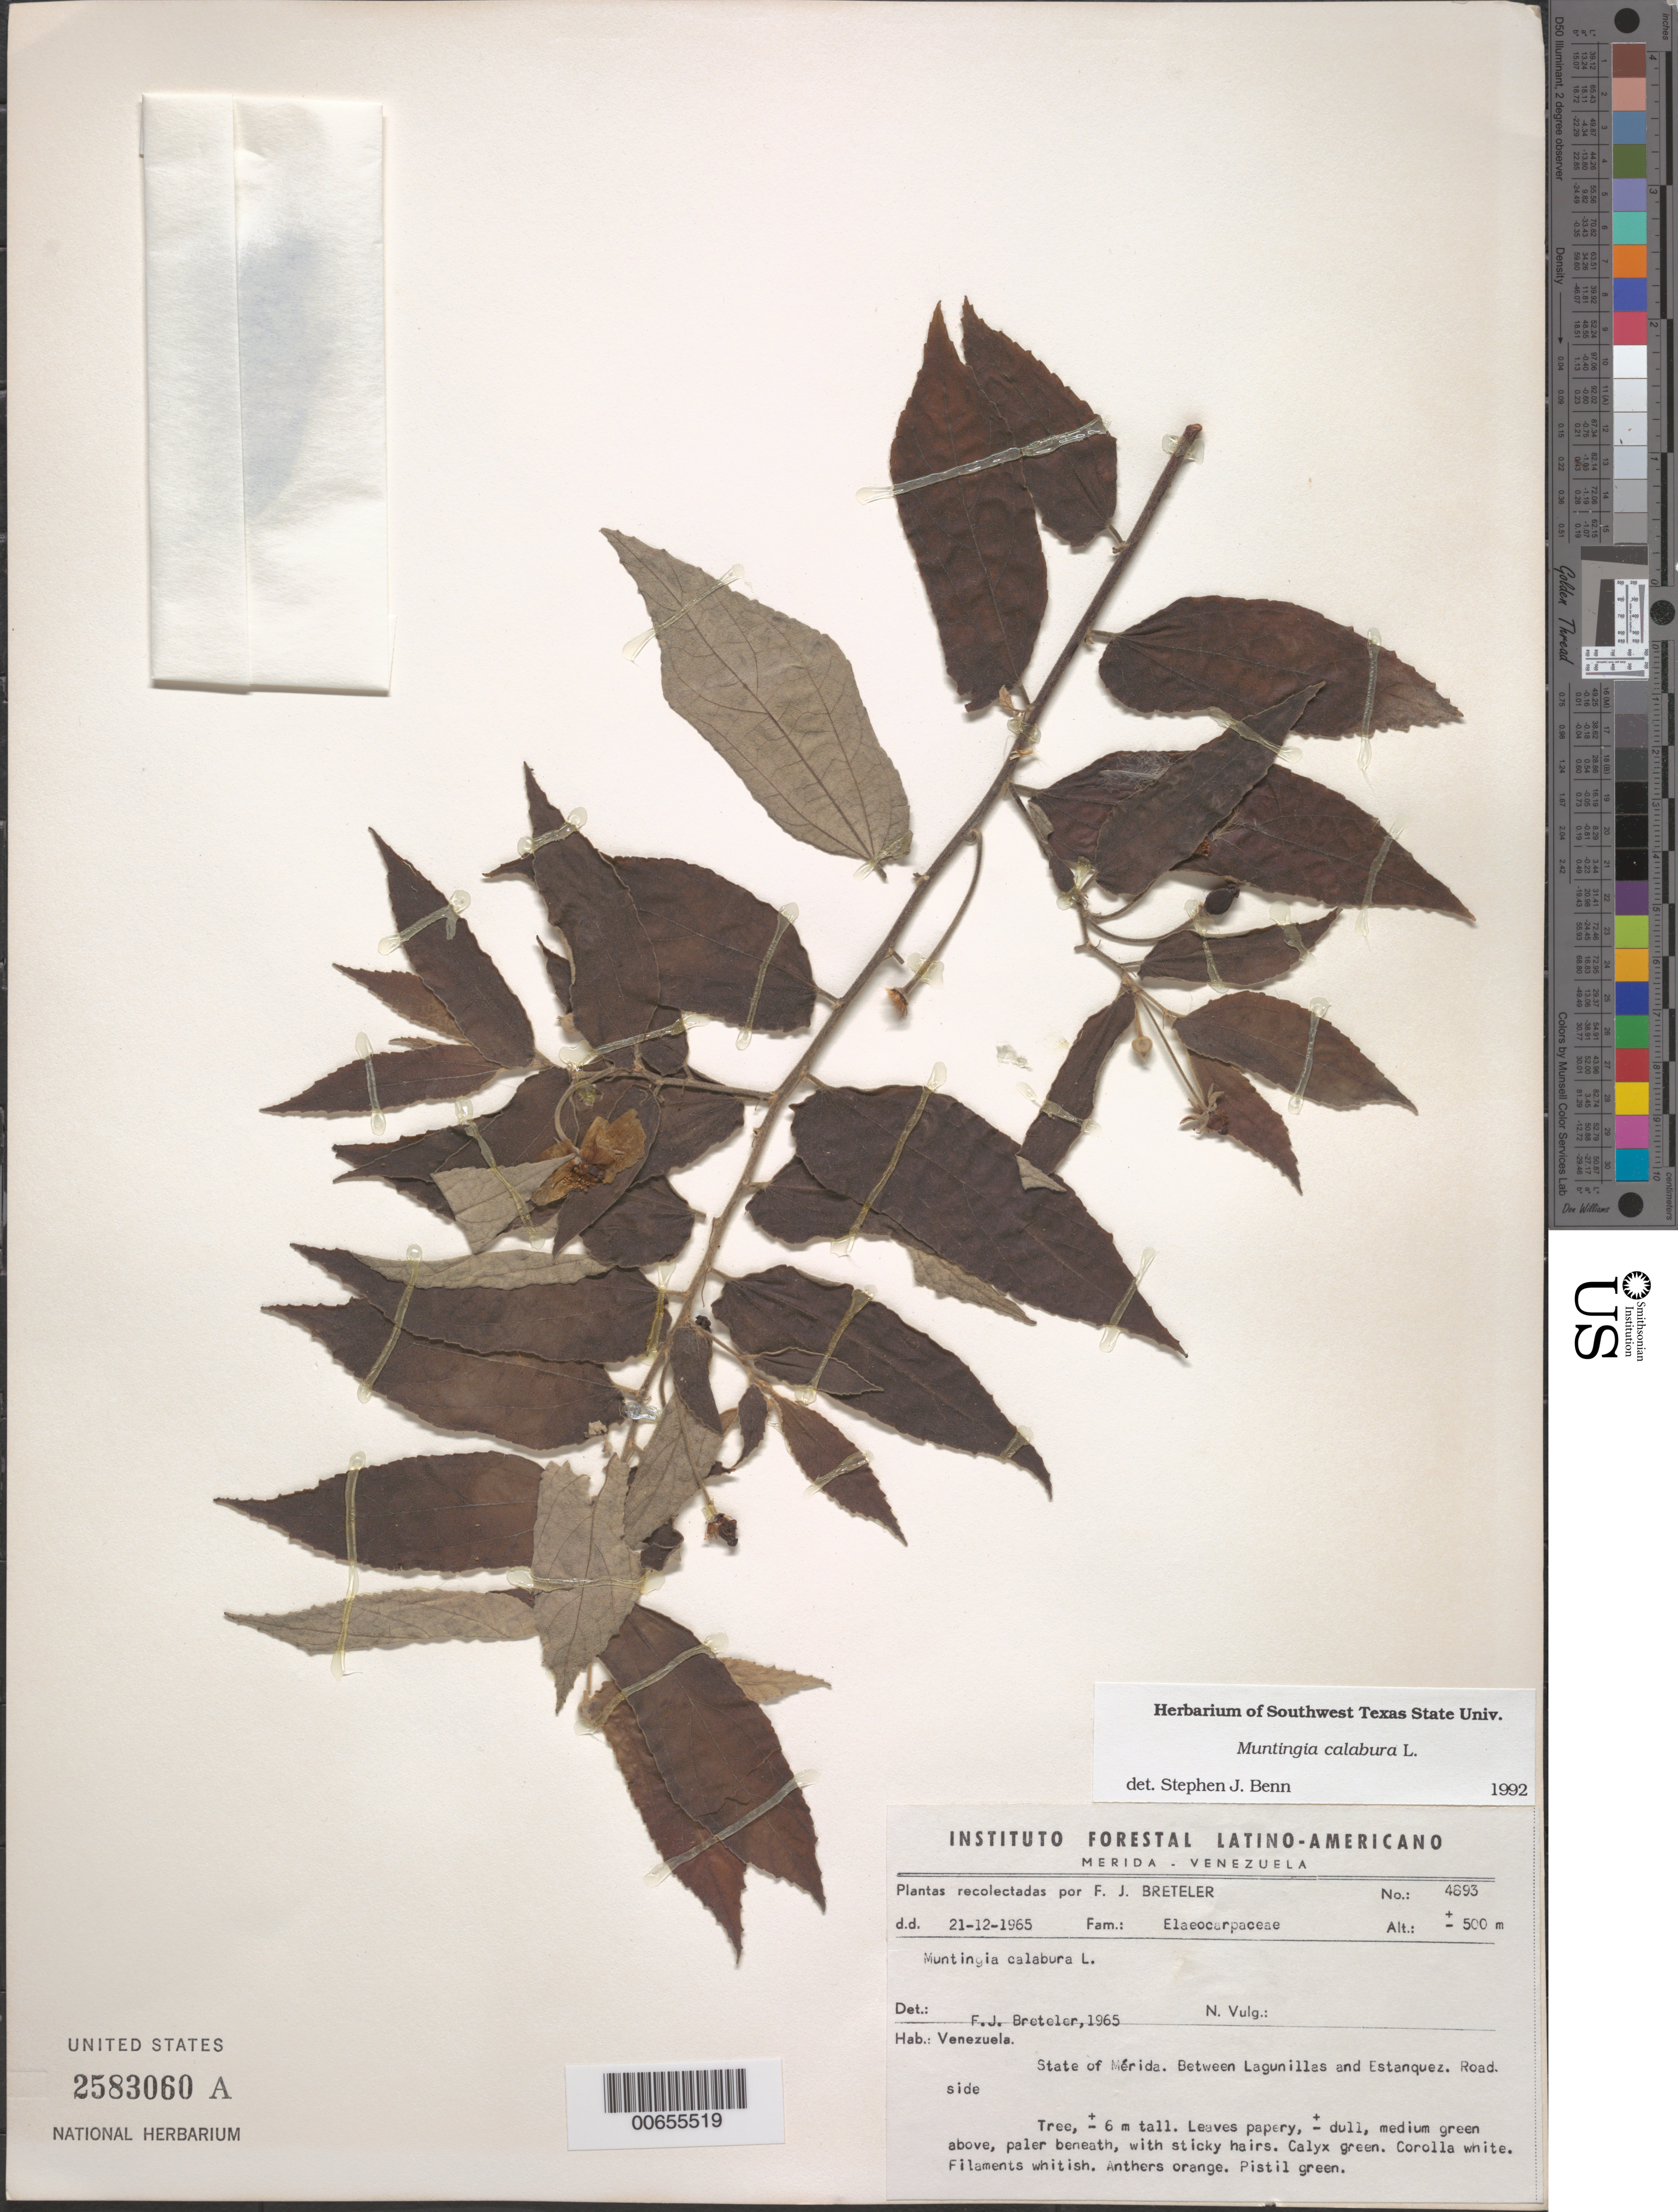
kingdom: Plantae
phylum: Tracheophyta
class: Magnoliopsida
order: Malvales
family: Muntingiaceae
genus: Muntingia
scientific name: Muntingia calabura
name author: L.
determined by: Benn, S. J.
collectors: F. J. Breteler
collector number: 4693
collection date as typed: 21 Dec 1965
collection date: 1965-12-21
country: Venezuela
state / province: Mérida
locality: Between Languillas and Estanquez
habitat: Roadside.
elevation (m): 500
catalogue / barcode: US 2583060a